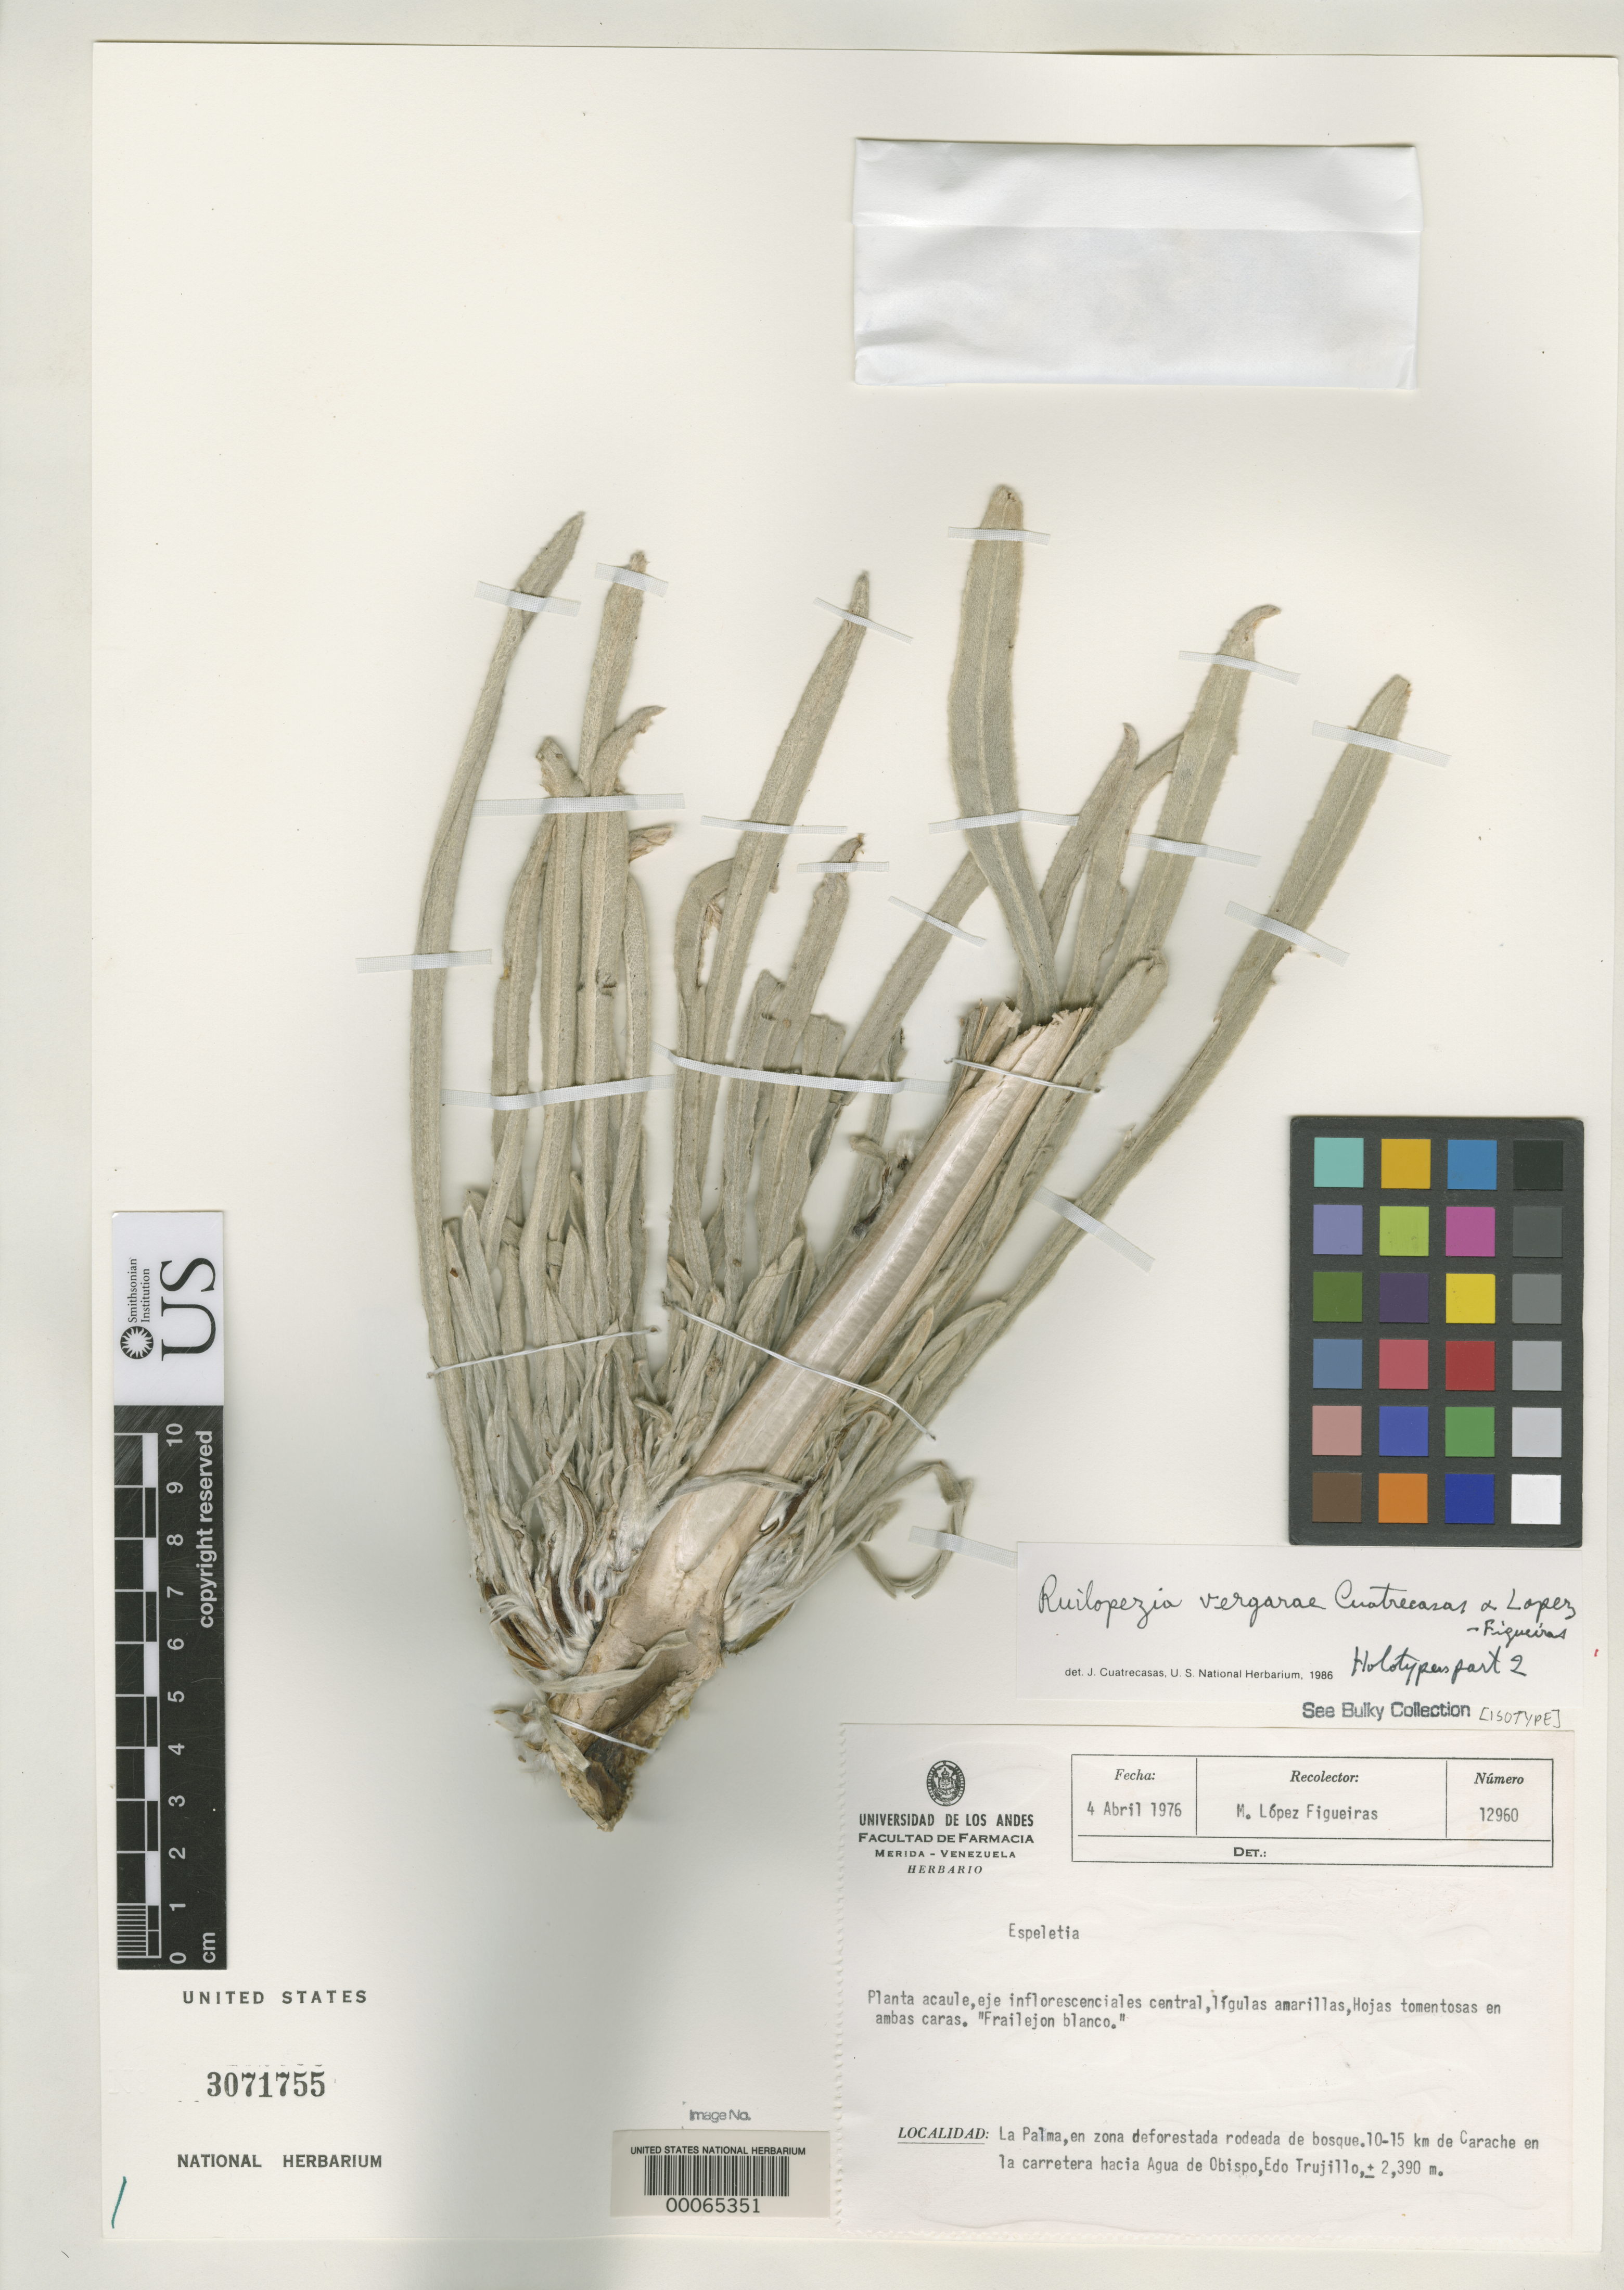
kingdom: Plantae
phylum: Tracheophyta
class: Magnoliopsida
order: Asterales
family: Asteraceae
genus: Ruilopezia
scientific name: Ruilopezia vergarae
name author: Cuatrec. & López Fig.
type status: Holotype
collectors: M. López Figueiras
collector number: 12960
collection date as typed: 04 Apr 1976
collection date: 1976-04-04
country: Venezuela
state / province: Trujillo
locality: La Palma, 10-15 km de Carache en La Carretera Hacia Agua de Obispo.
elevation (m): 2930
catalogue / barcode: US 3071755